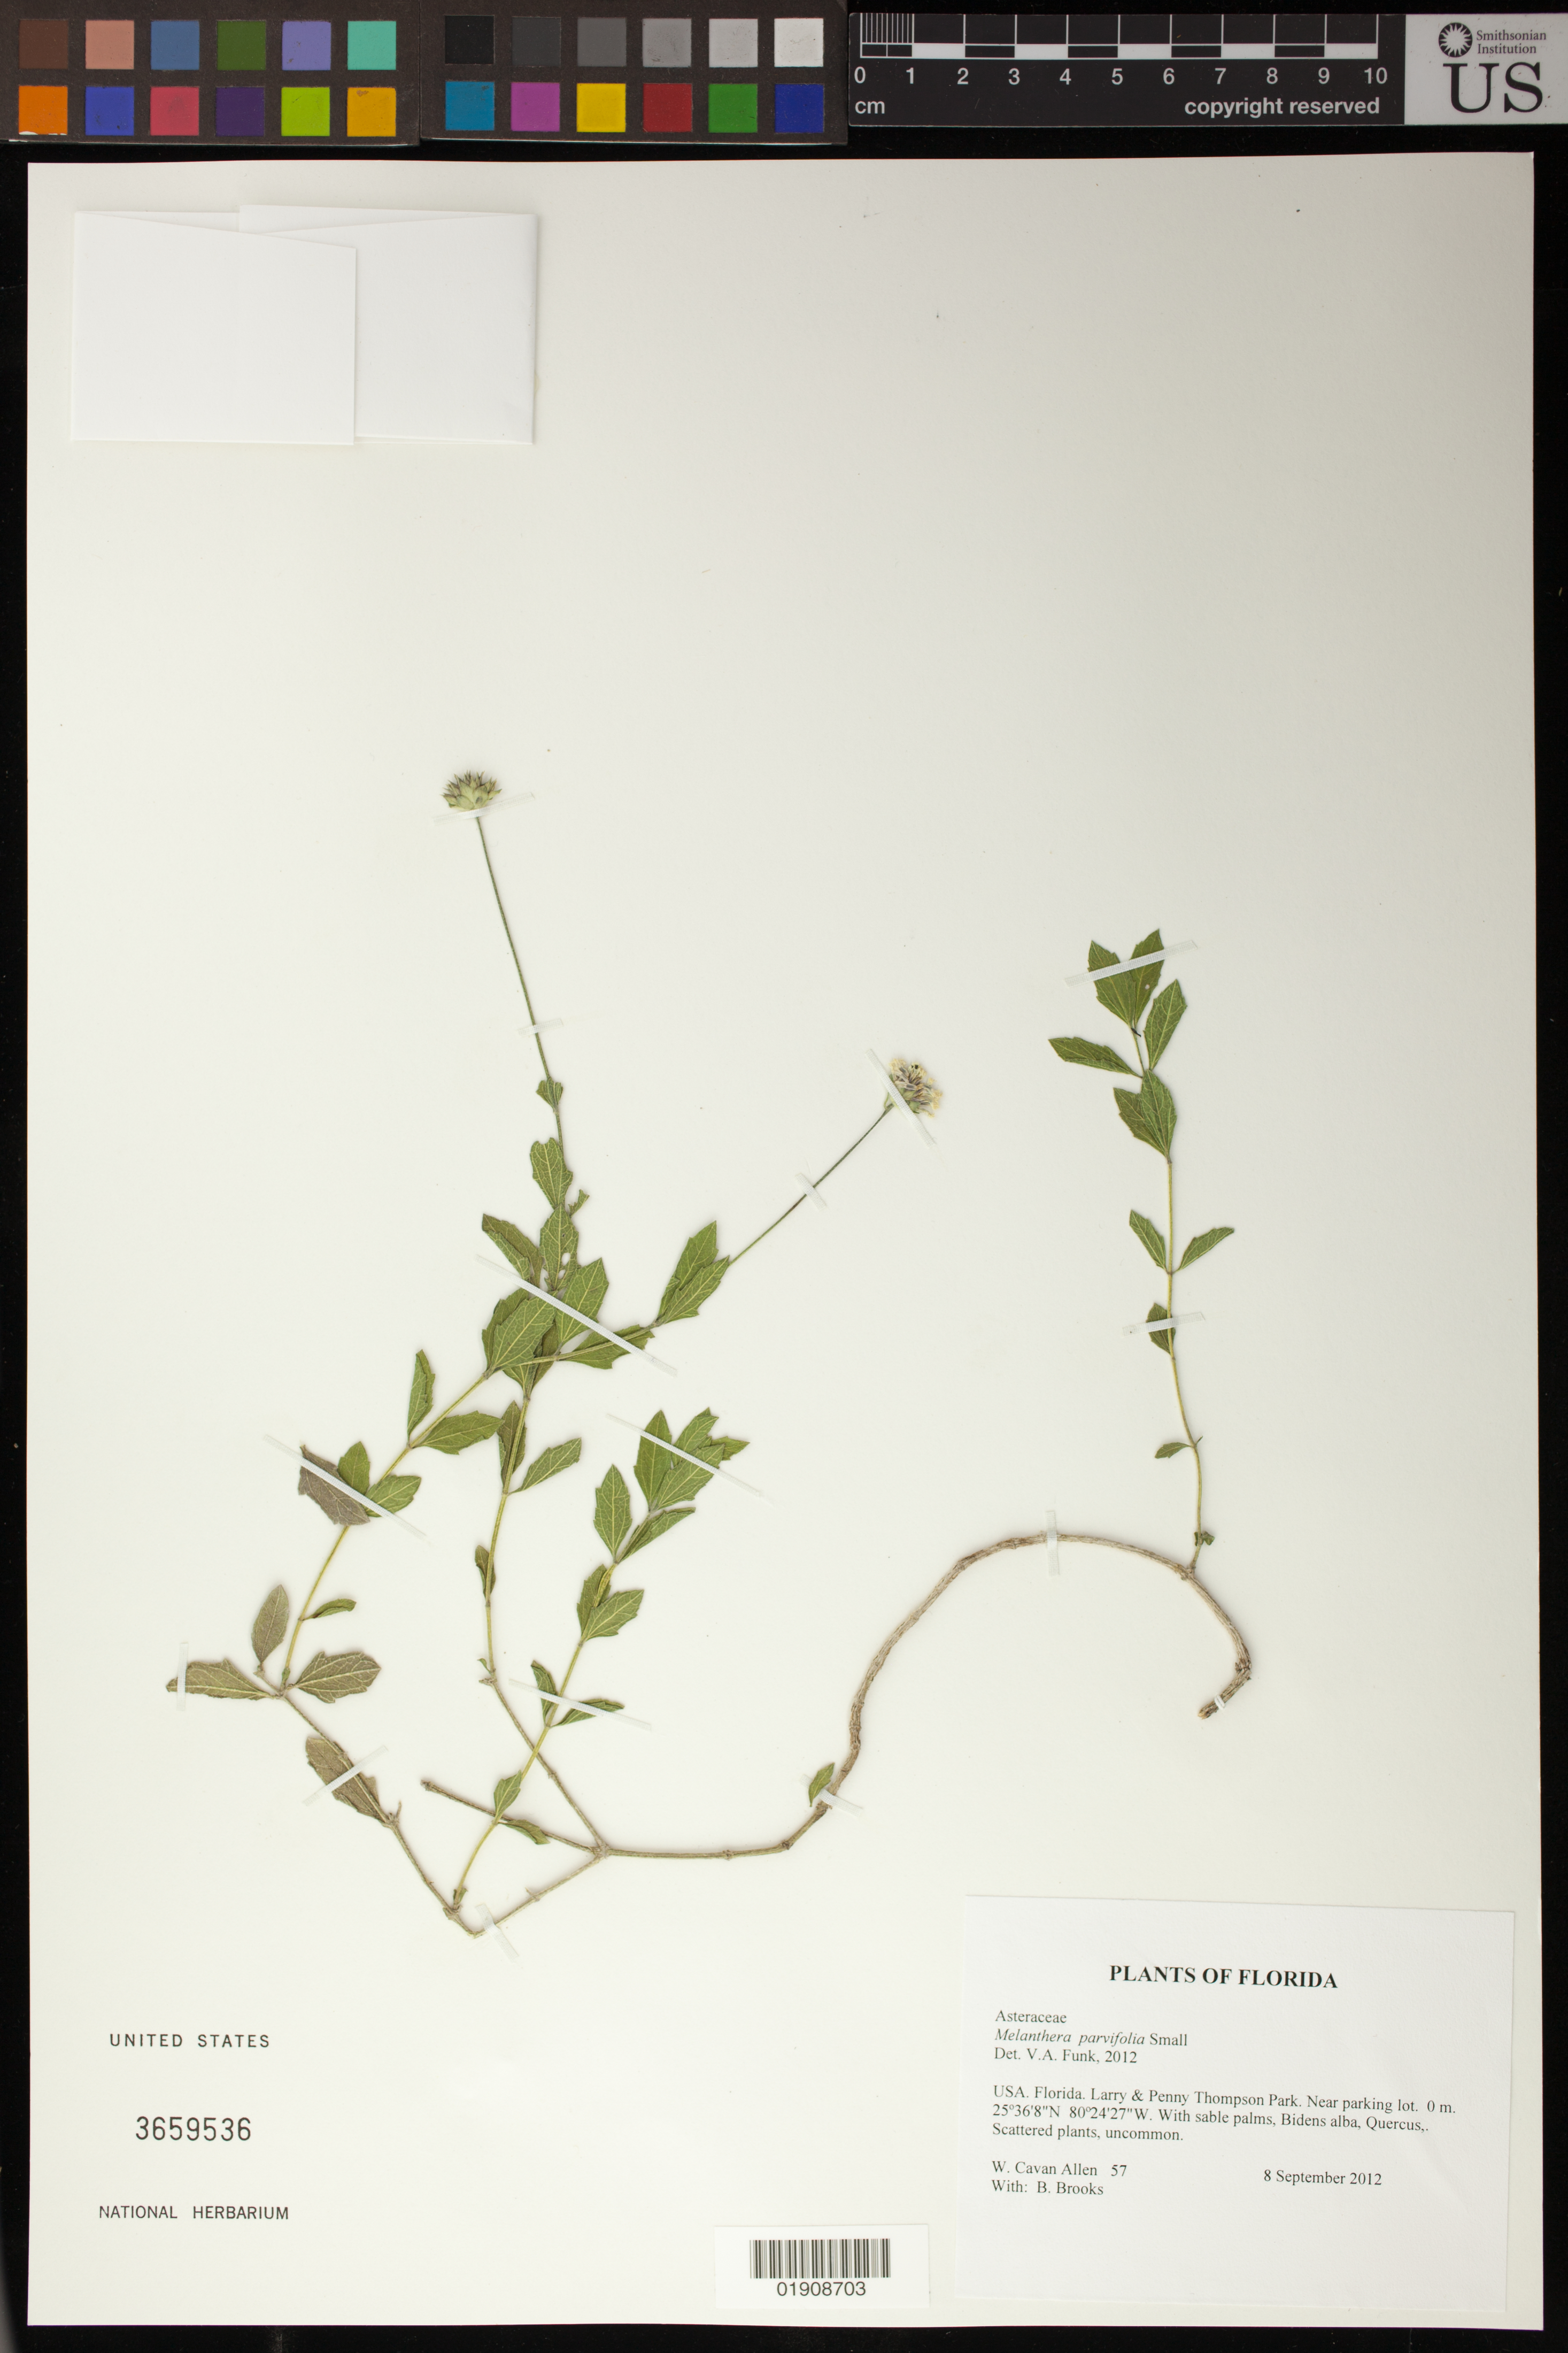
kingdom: Plantae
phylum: Tracheophyta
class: Magnoliopsida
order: Asterales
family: Asteraceae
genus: Melanthera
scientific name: Melanthera parvifolia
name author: Small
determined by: Funk, Vicki A., (BOT), Smithsonian Institution - National Museum of Natural History (UNITED STATES)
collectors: W. C. Allen & B. Brooks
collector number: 57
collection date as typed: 8 September 2012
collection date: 2012-09-08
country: United States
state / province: Florida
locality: Larry & Penny Thompson Park. Near parking lot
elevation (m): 0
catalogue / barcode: US 3659536